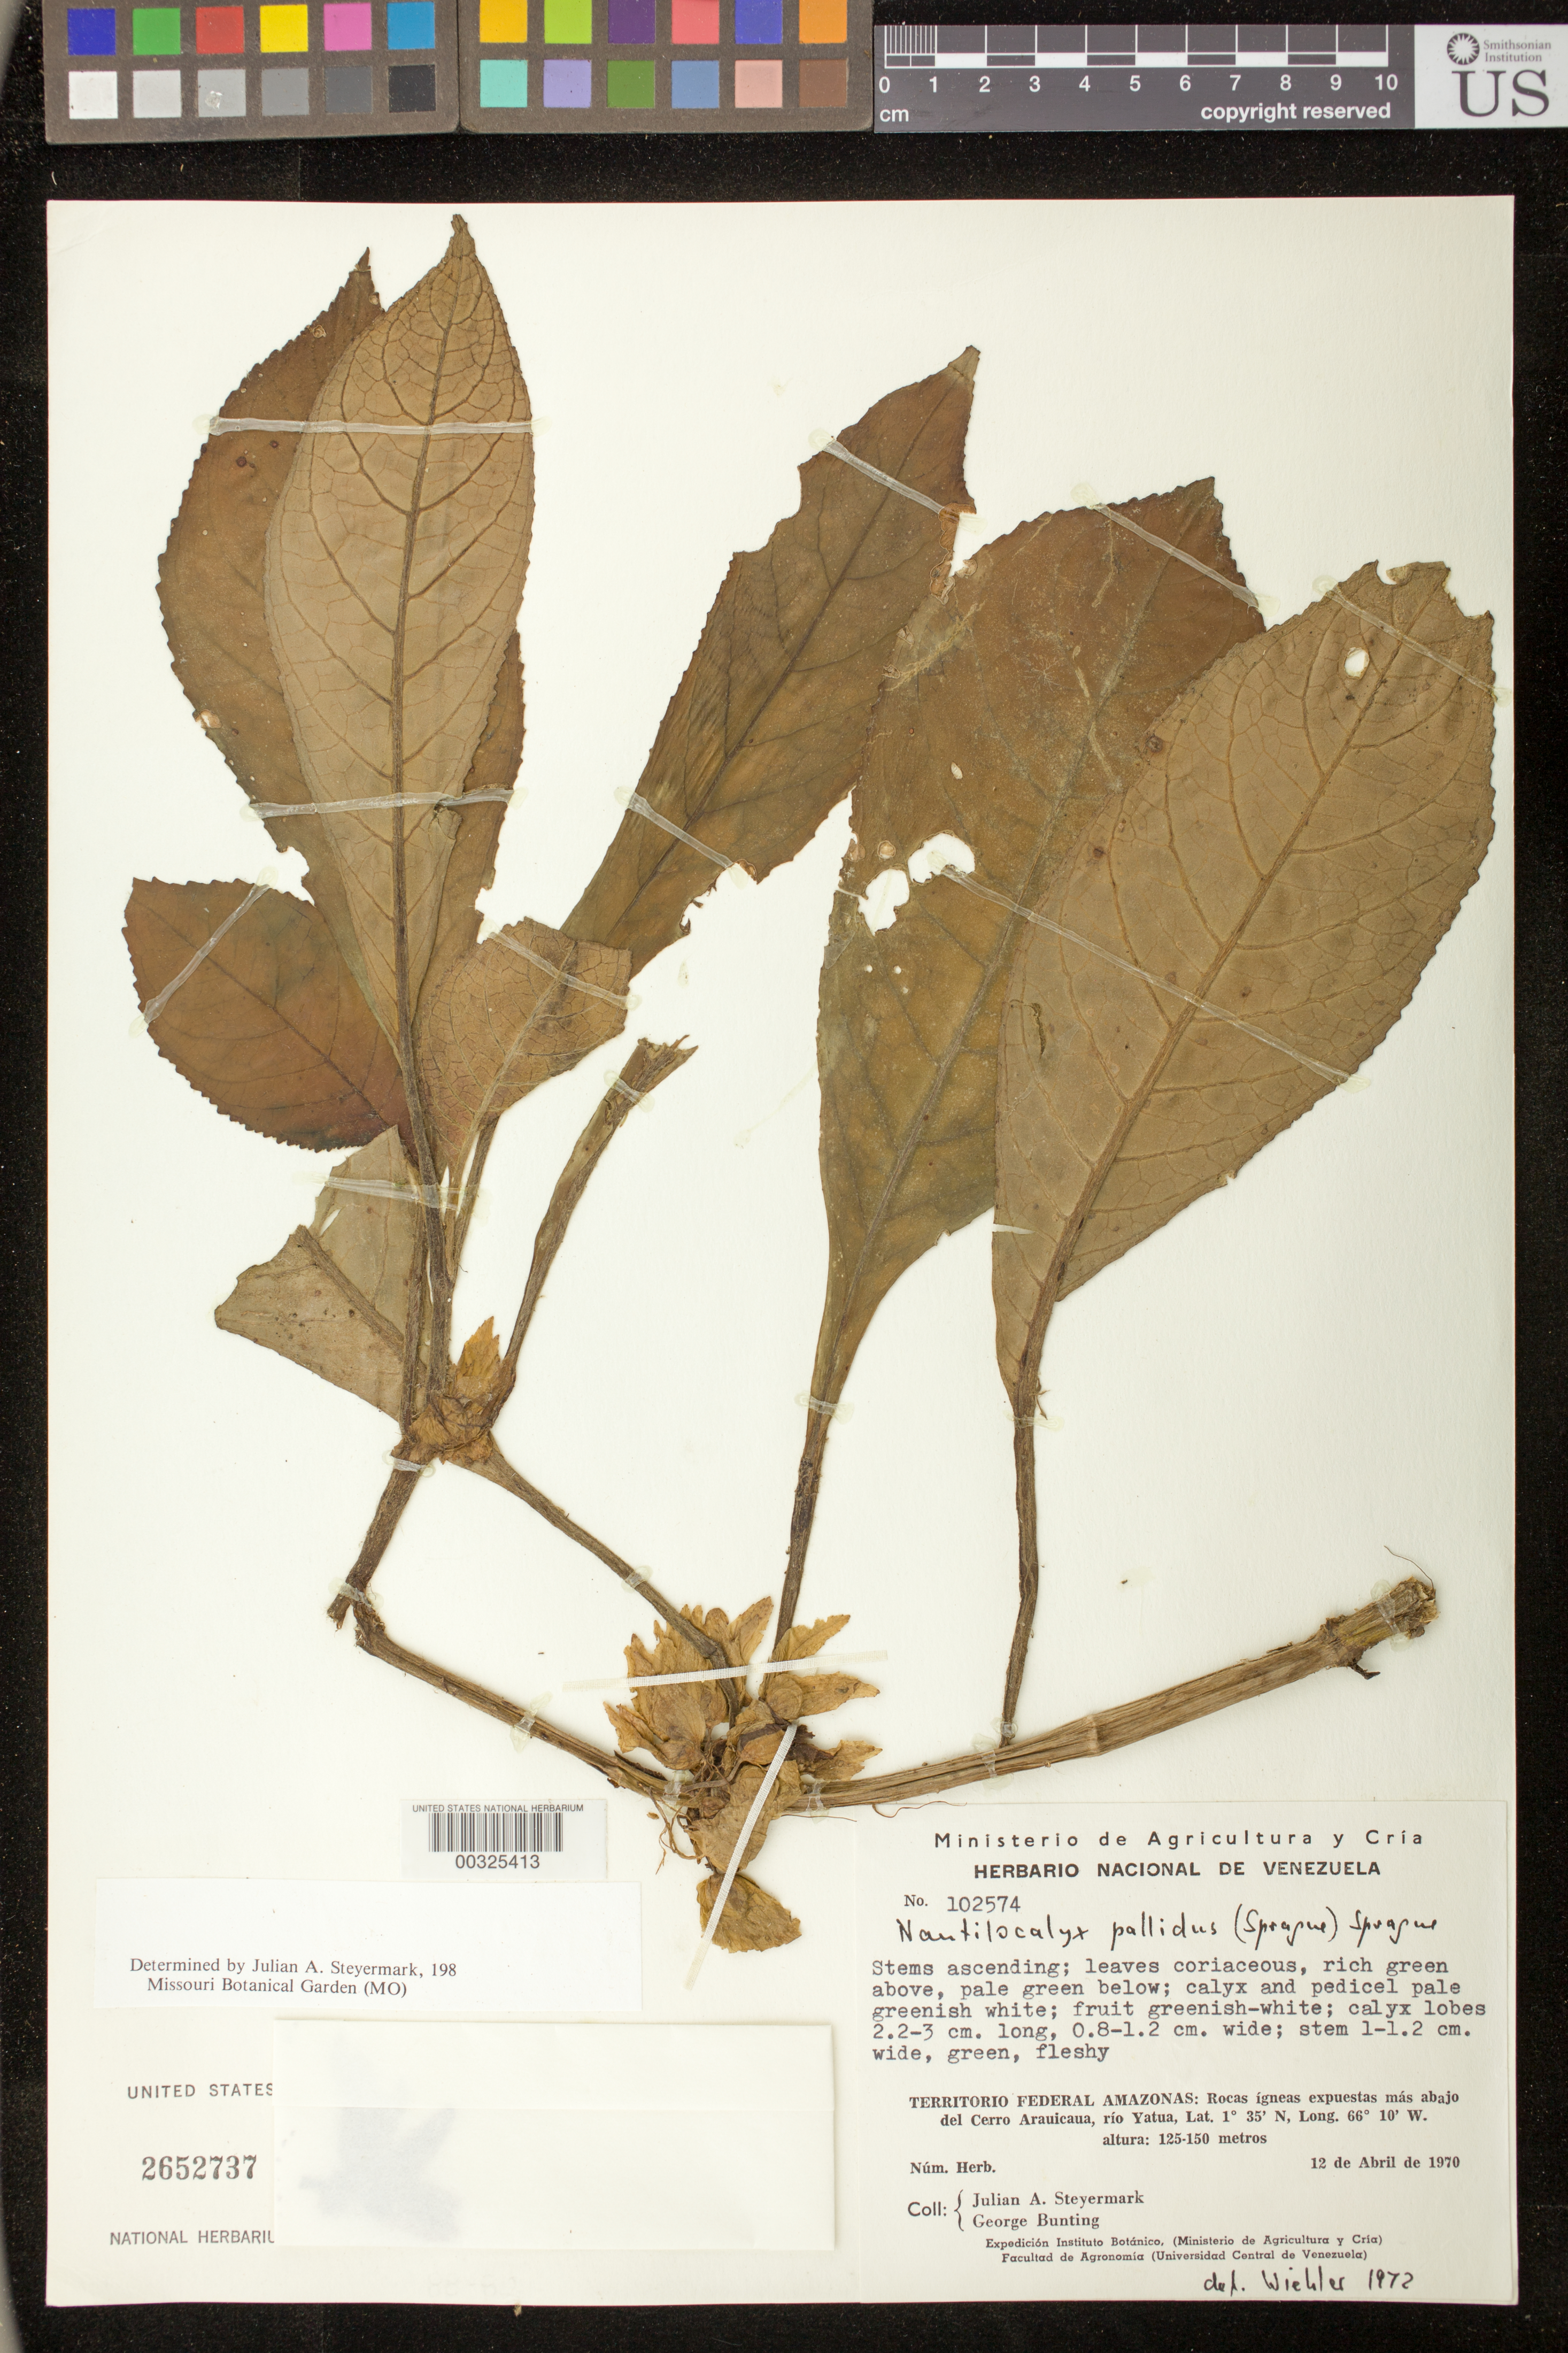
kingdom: Plantae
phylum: Tracheophyta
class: Magnoliopsida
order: Lamiales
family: Gesneriaceae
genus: Nautilocalyx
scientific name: Nautilocalyx pallidus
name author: (Sprague) C. Sprague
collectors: J. Steyermark & G. S. Bunting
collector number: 102574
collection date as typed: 12 Apr 1970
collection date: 1970-04-12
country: Venezuela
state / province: Amazonas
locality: Below Cerro Arauicana, Rio Yatua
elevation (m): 125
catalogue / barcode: US 2652737